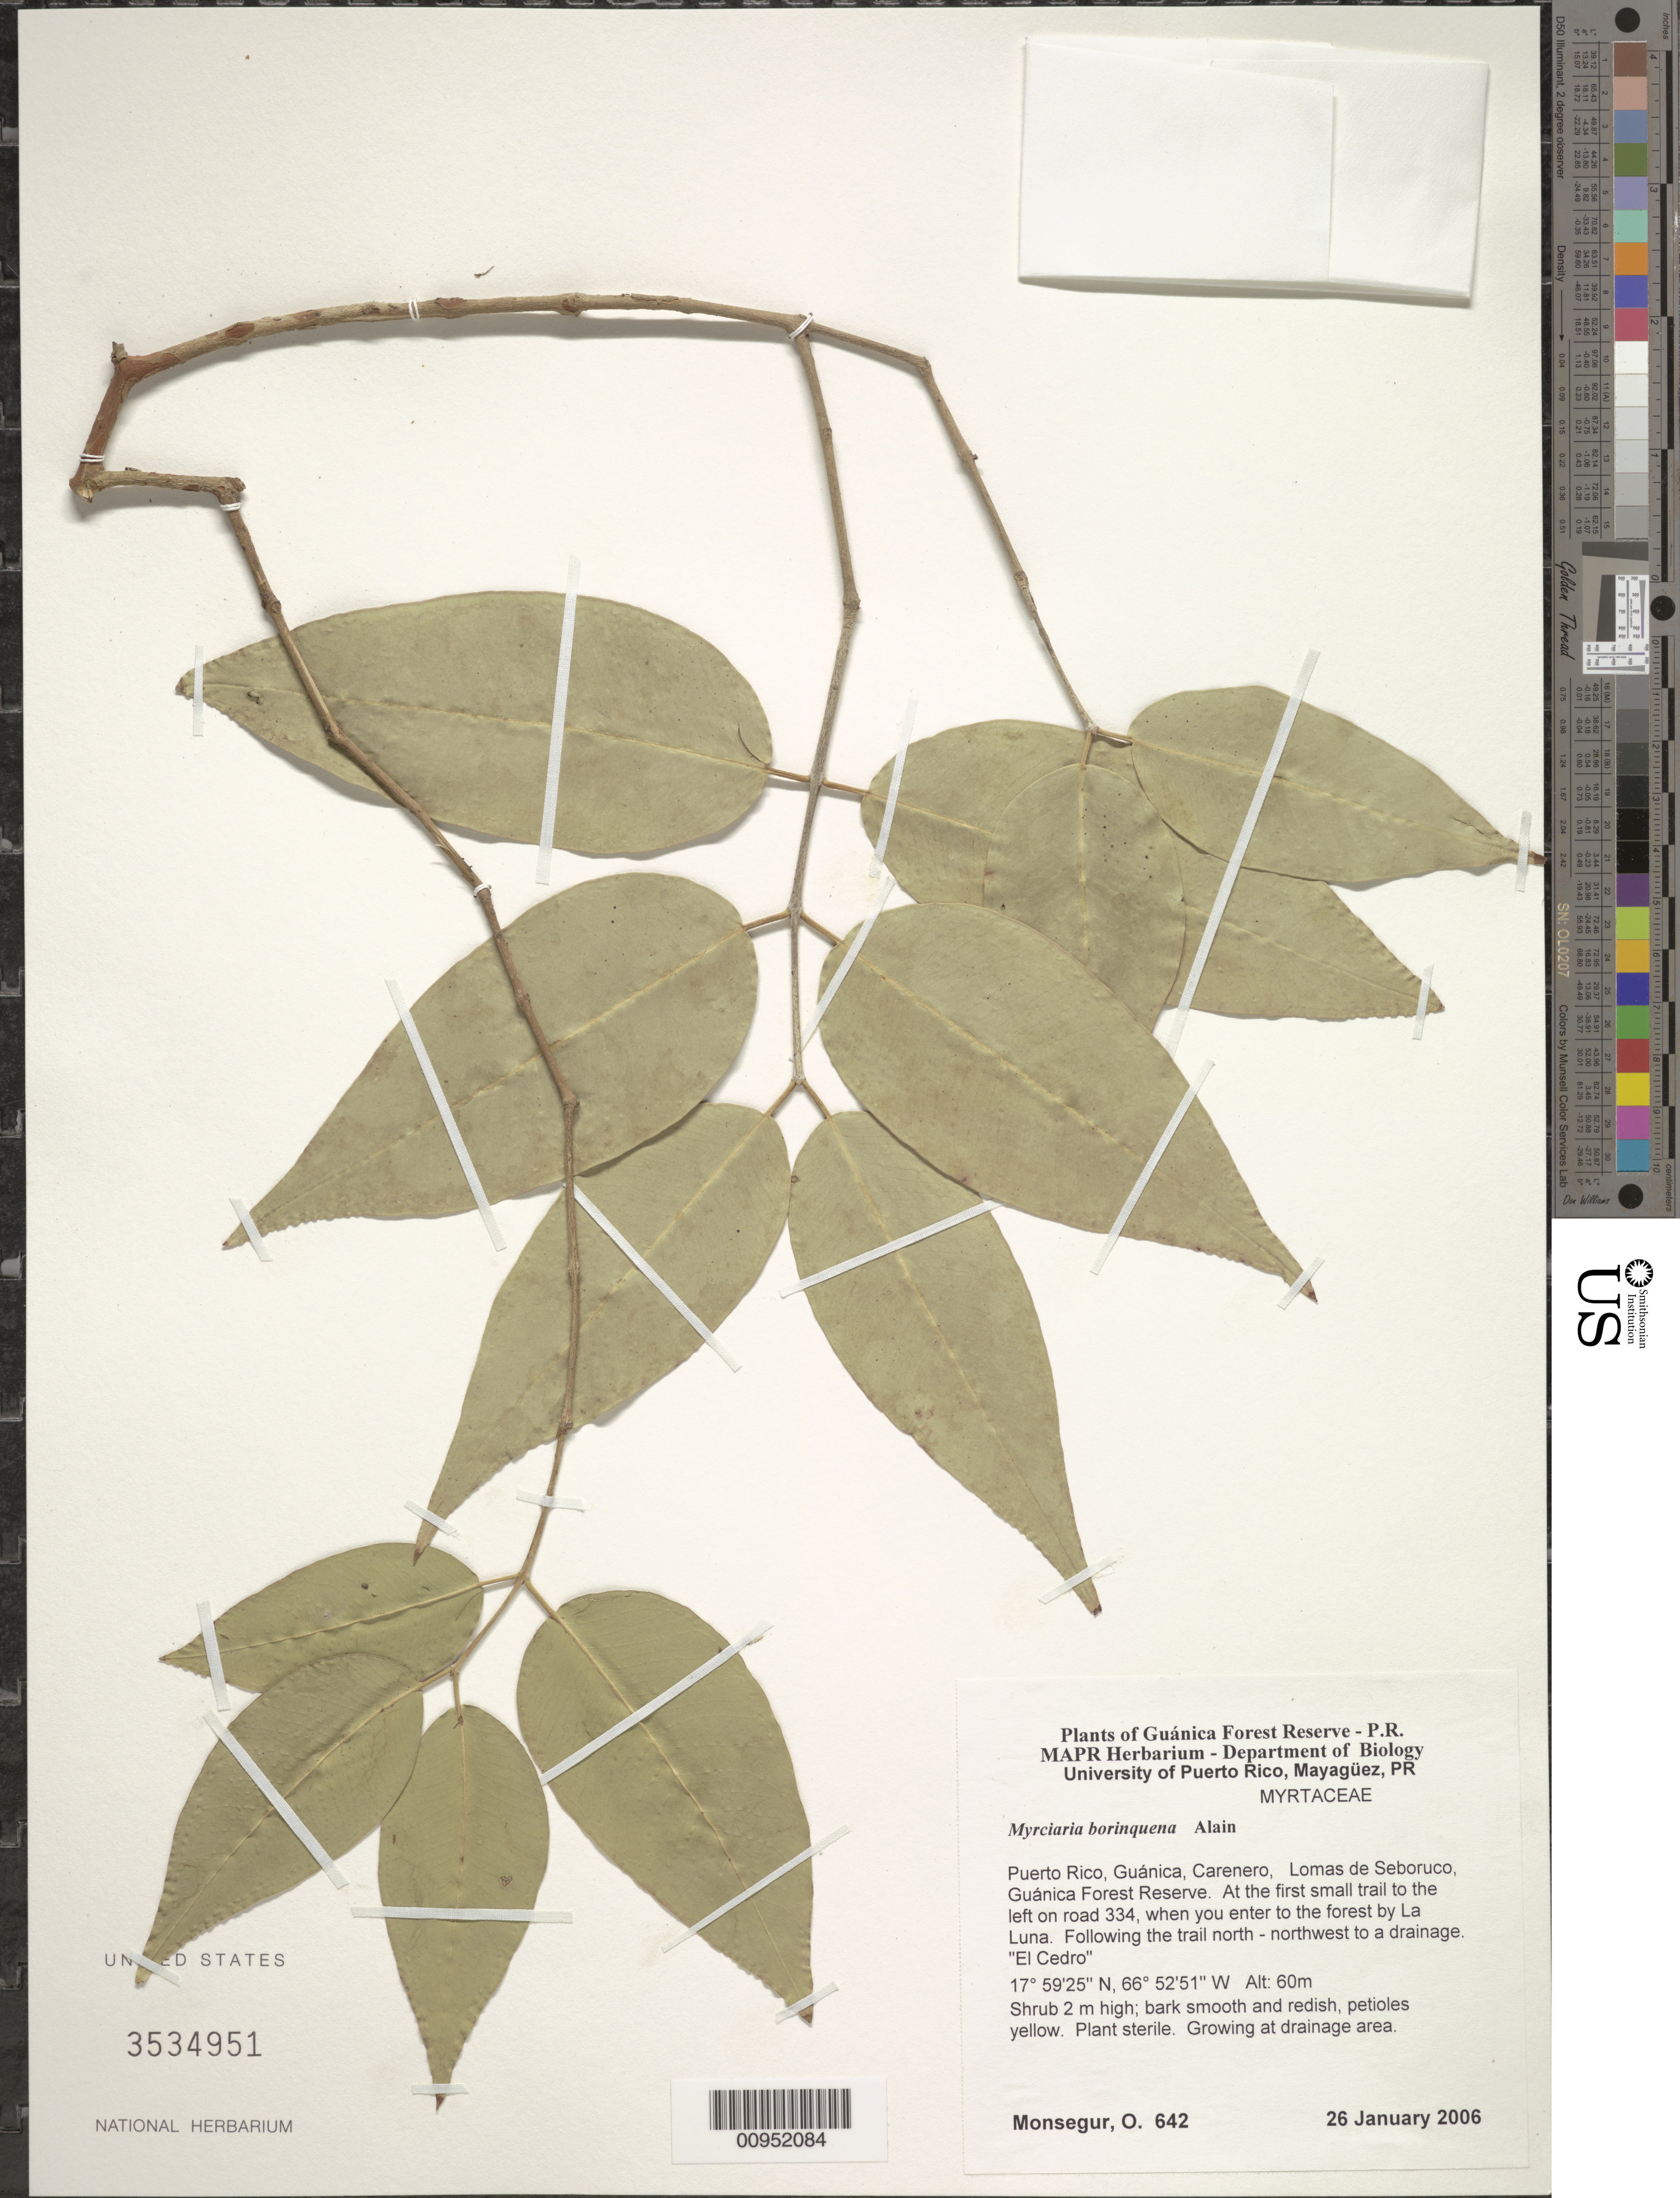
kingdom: Plantae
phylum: Tracheophyta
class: Magnoliopsida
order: Myrtales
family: Myrtaceae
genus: Myrciaria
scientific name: Myrciaria borinquena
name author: Alain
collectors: O. Monsegur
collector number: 642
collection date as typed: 26 Jan 2006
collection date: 2006-01-26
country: Puerto Rico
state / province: Guánica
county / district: Carenero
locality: Guánica Forest Reserve. Lomas de Seboruco, from road 334, taking Ojo de Agua Trail to the south.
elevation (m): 60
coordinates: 17.5925, 66.525144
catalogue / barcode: US 3534951